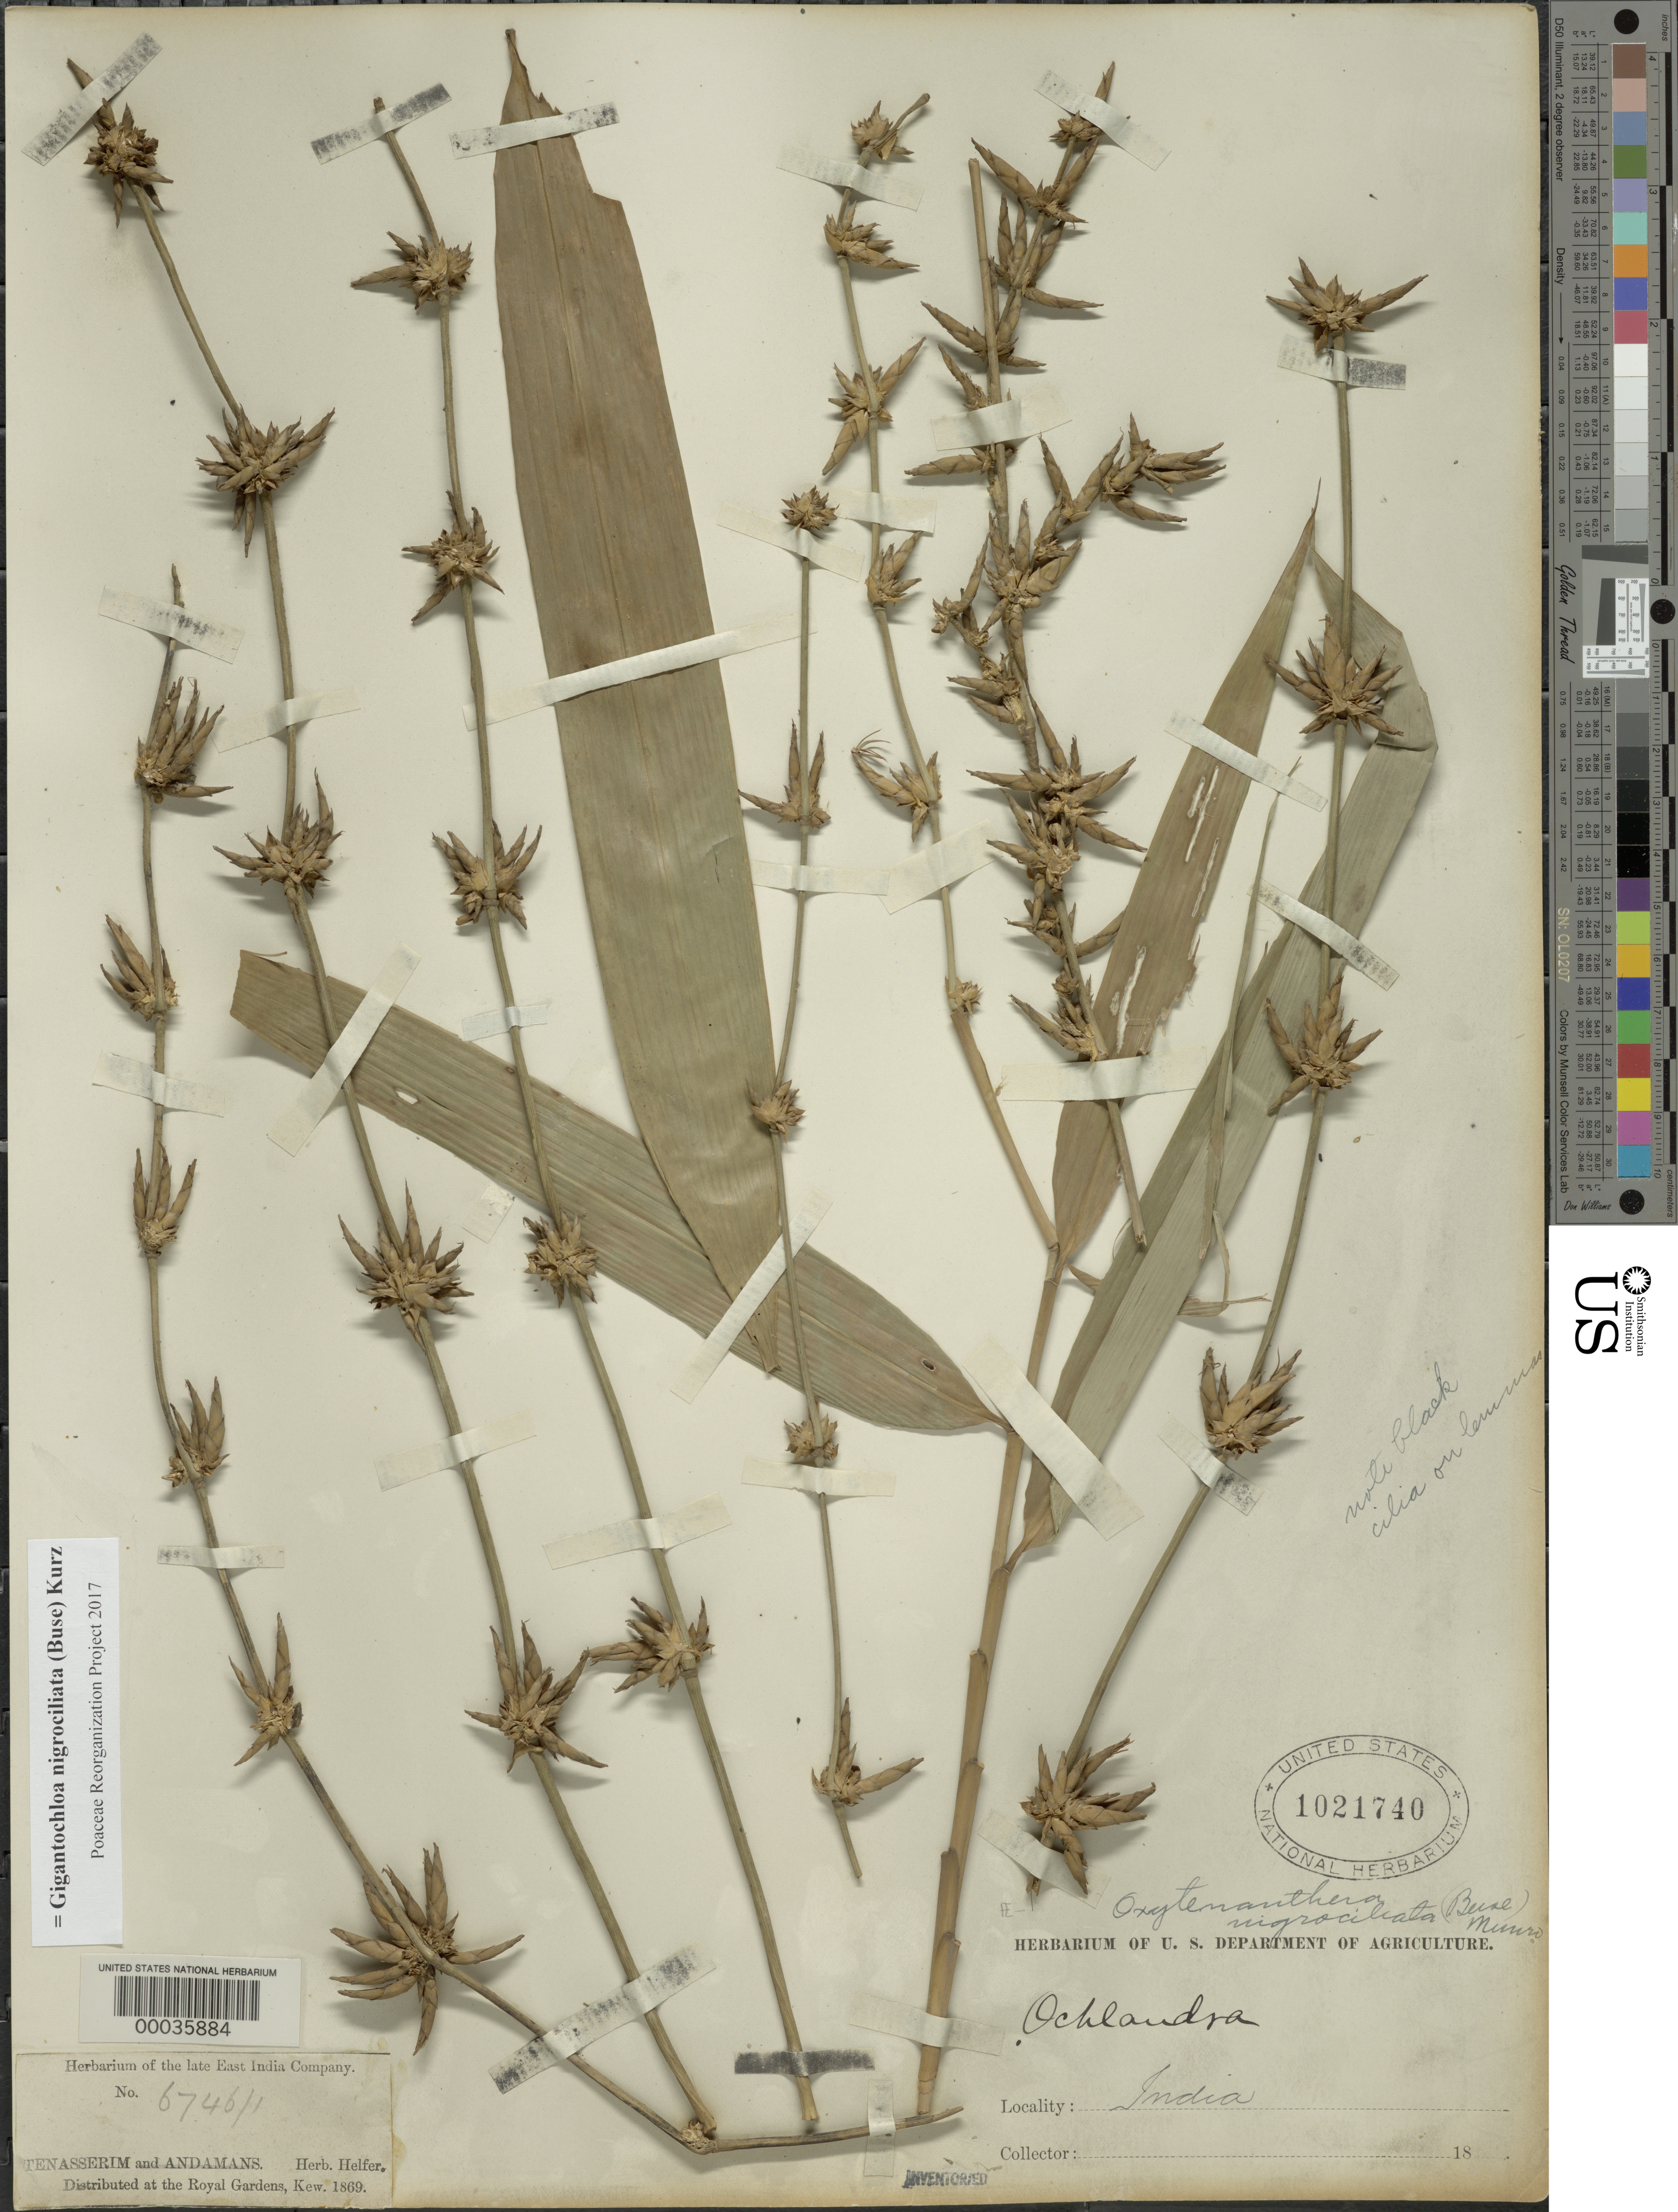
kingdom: Plantae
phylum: Tracheophyta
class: Liliopsida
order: Poales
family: Poaceae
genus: Gigantochloa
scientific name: Gigantochloa nigrociliata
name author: (Büse) Kurz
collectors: -- Heller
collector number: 6746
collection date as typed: Distributed at the Royal Gardens, Kew. 1869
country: Myanmar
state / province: Tanintharyi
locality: Tenasserim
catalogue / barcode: US 1021740